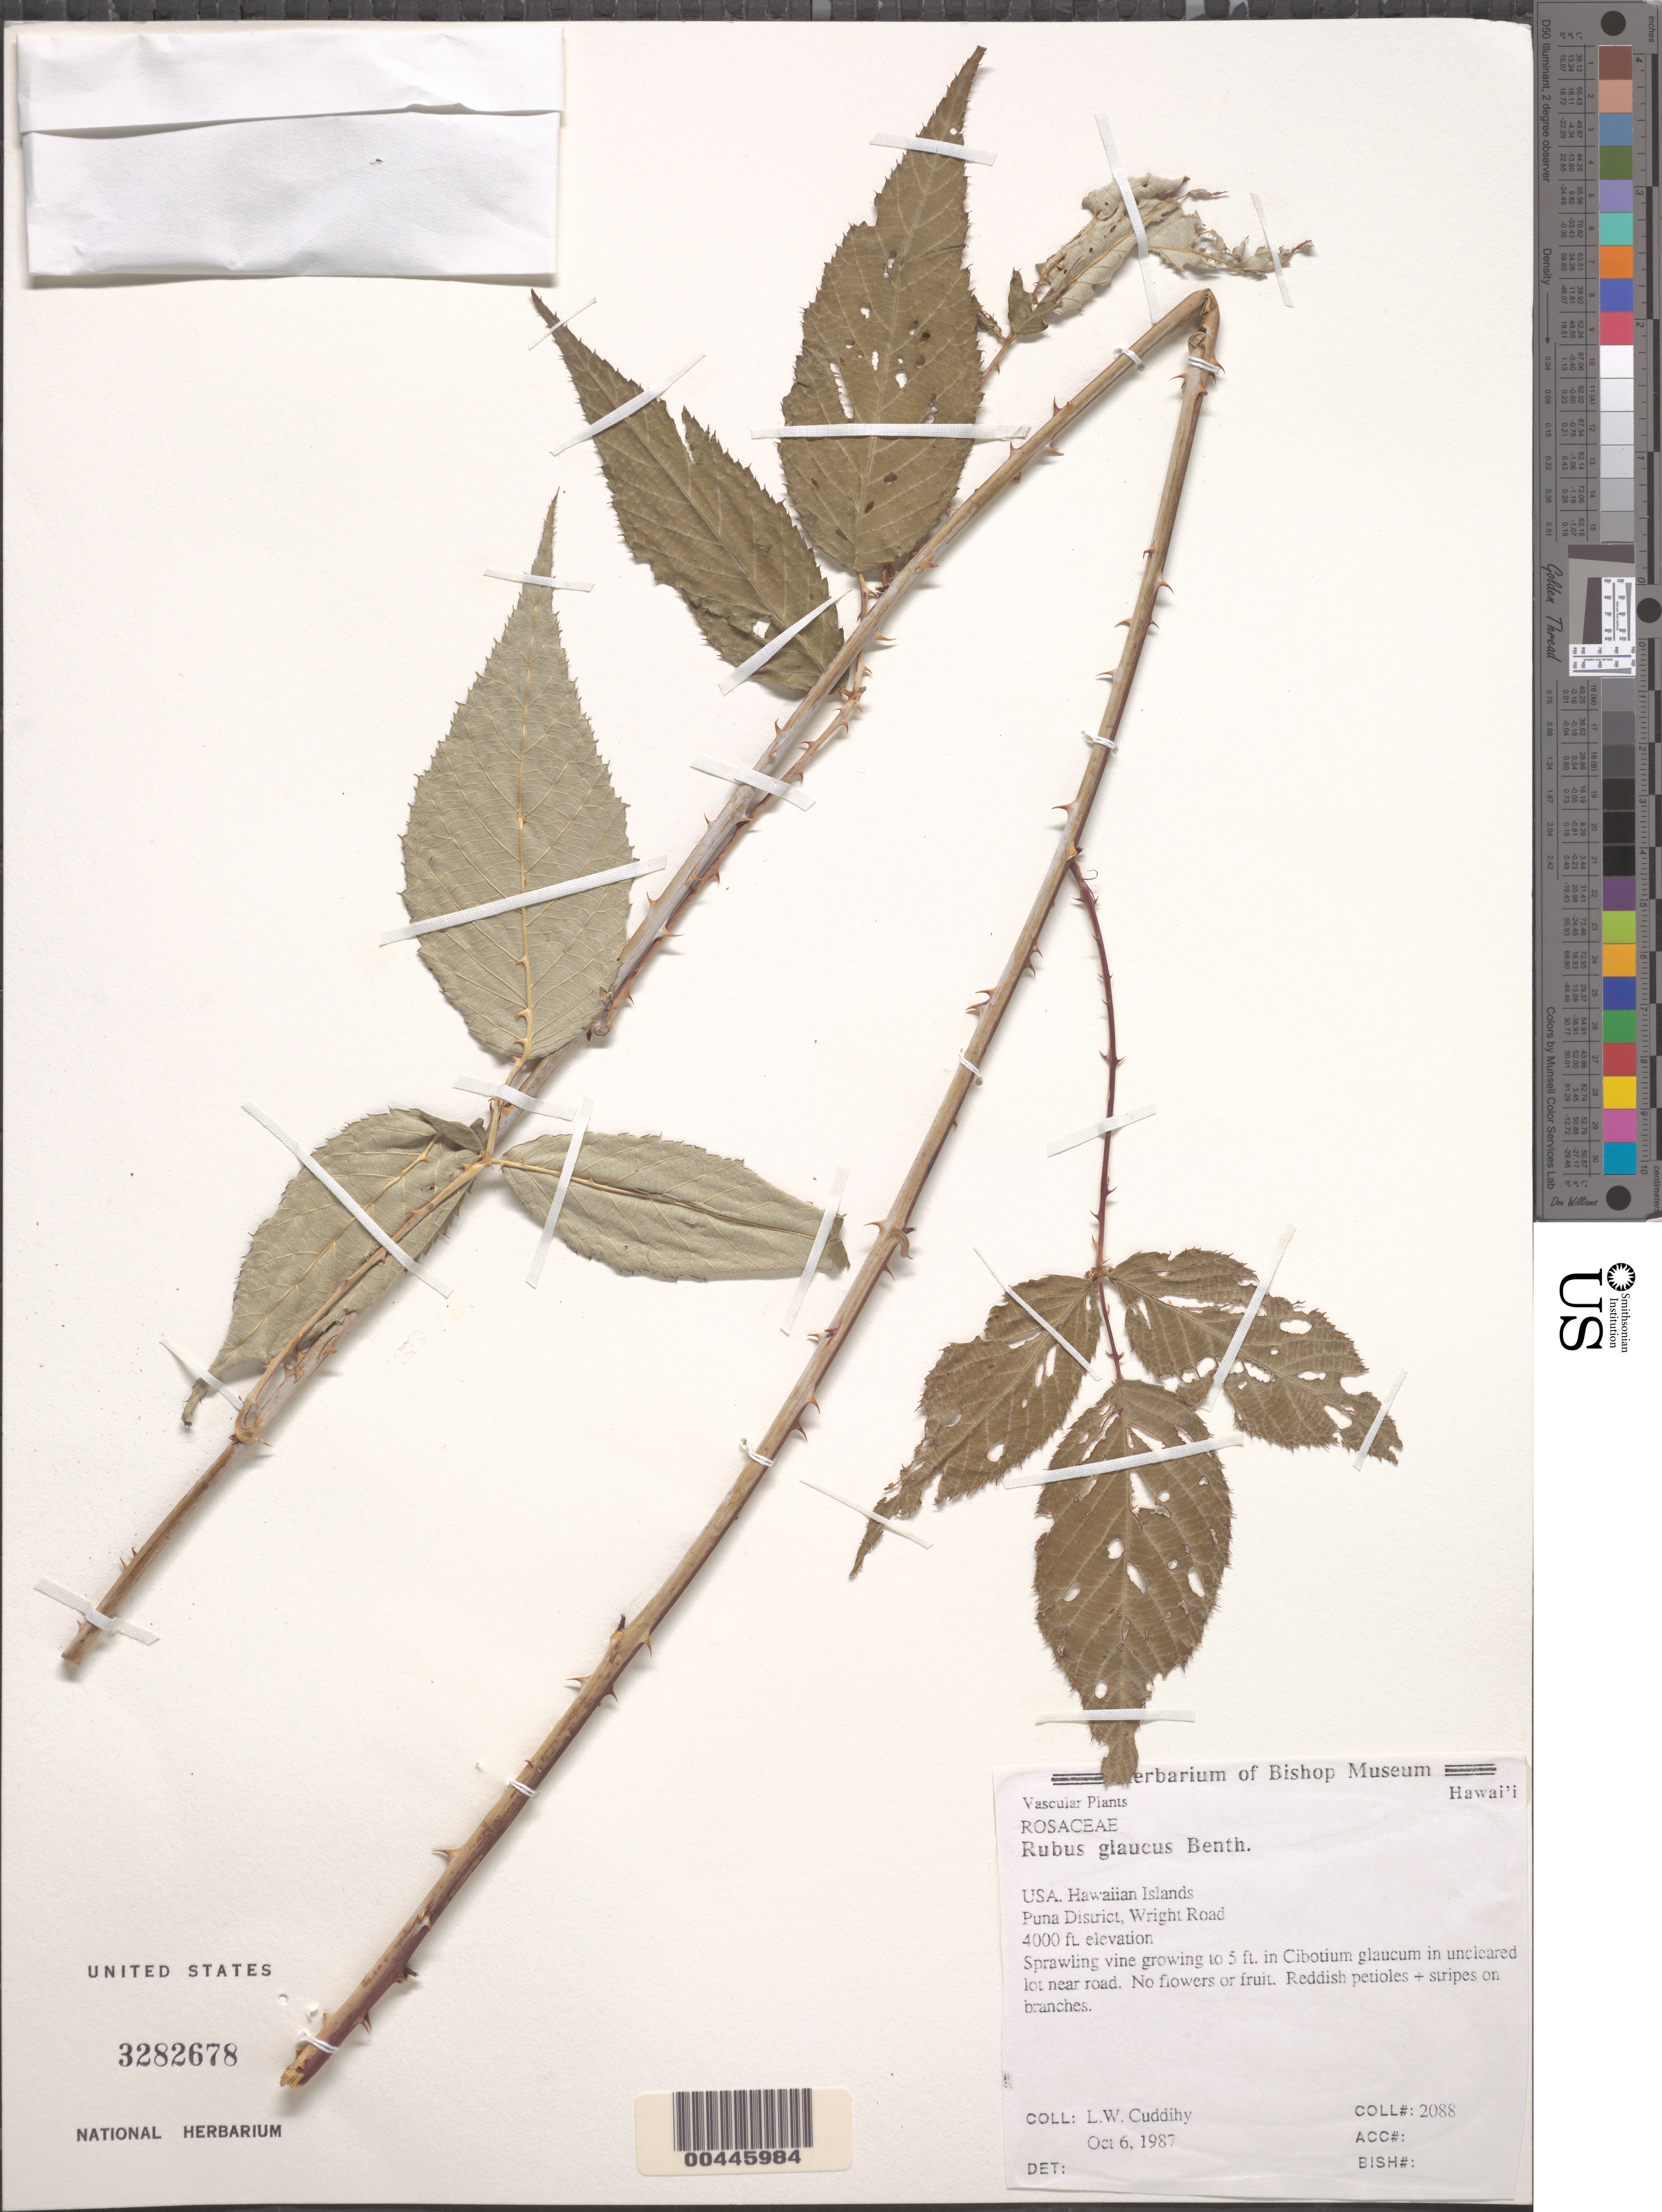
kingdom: Plantae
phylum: Tracheophyta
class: Magnoliopsida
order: Rosales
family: Rosaceae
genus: Rubus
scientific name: Rubus glaucus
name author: Benth.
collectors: L. Cuddihy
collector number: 2088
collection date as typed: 6 Oct 1987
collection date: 1987-10-06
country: United States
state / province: Hawaii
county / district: Hawaii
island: Hawaii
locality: Puna Dist., Wright Rd.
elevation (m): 1219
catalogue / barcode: US 3282678